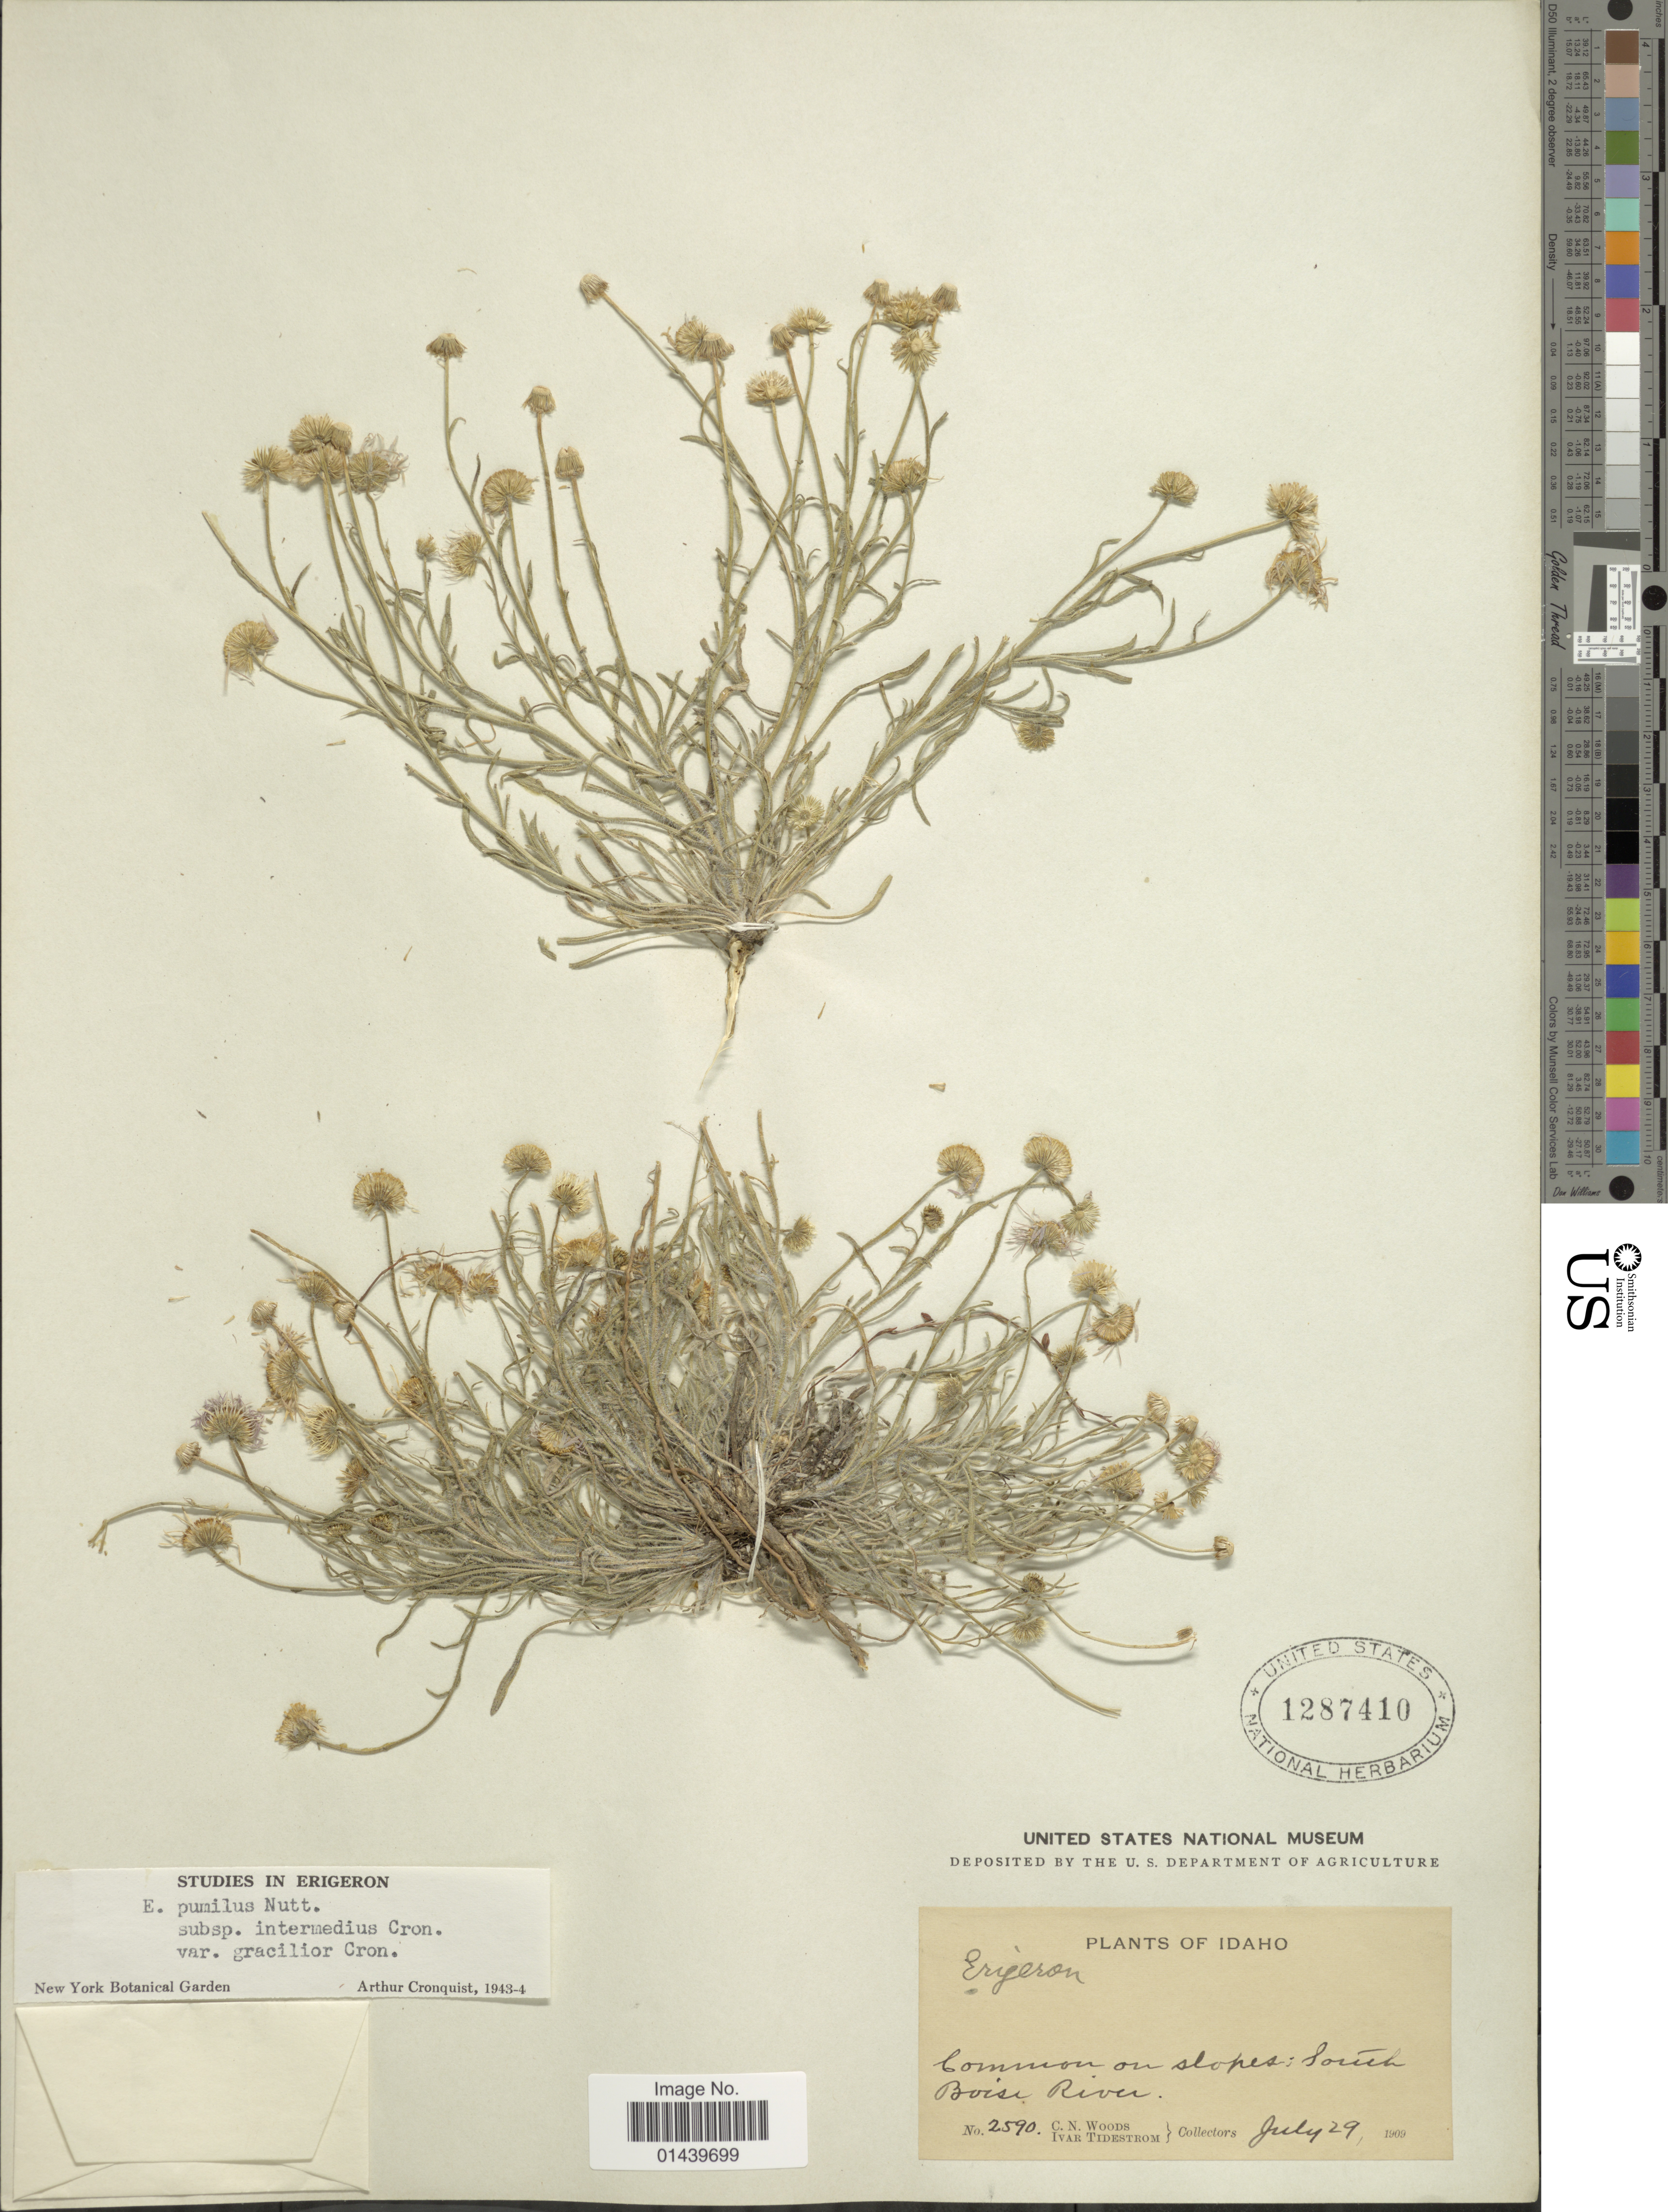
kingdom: Plantae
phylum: Tracheophyta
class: Magnoliopsida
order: Asterales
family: Asteraceae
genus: Erigeron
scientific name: Erigeron pumilus var. gracilior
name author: Cronq.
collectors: C. Woods & I. F. Tidestrom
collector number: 2590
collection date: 1909-07-29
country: United States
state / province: Idaho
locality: South Boise River.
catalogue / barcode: US 1287410